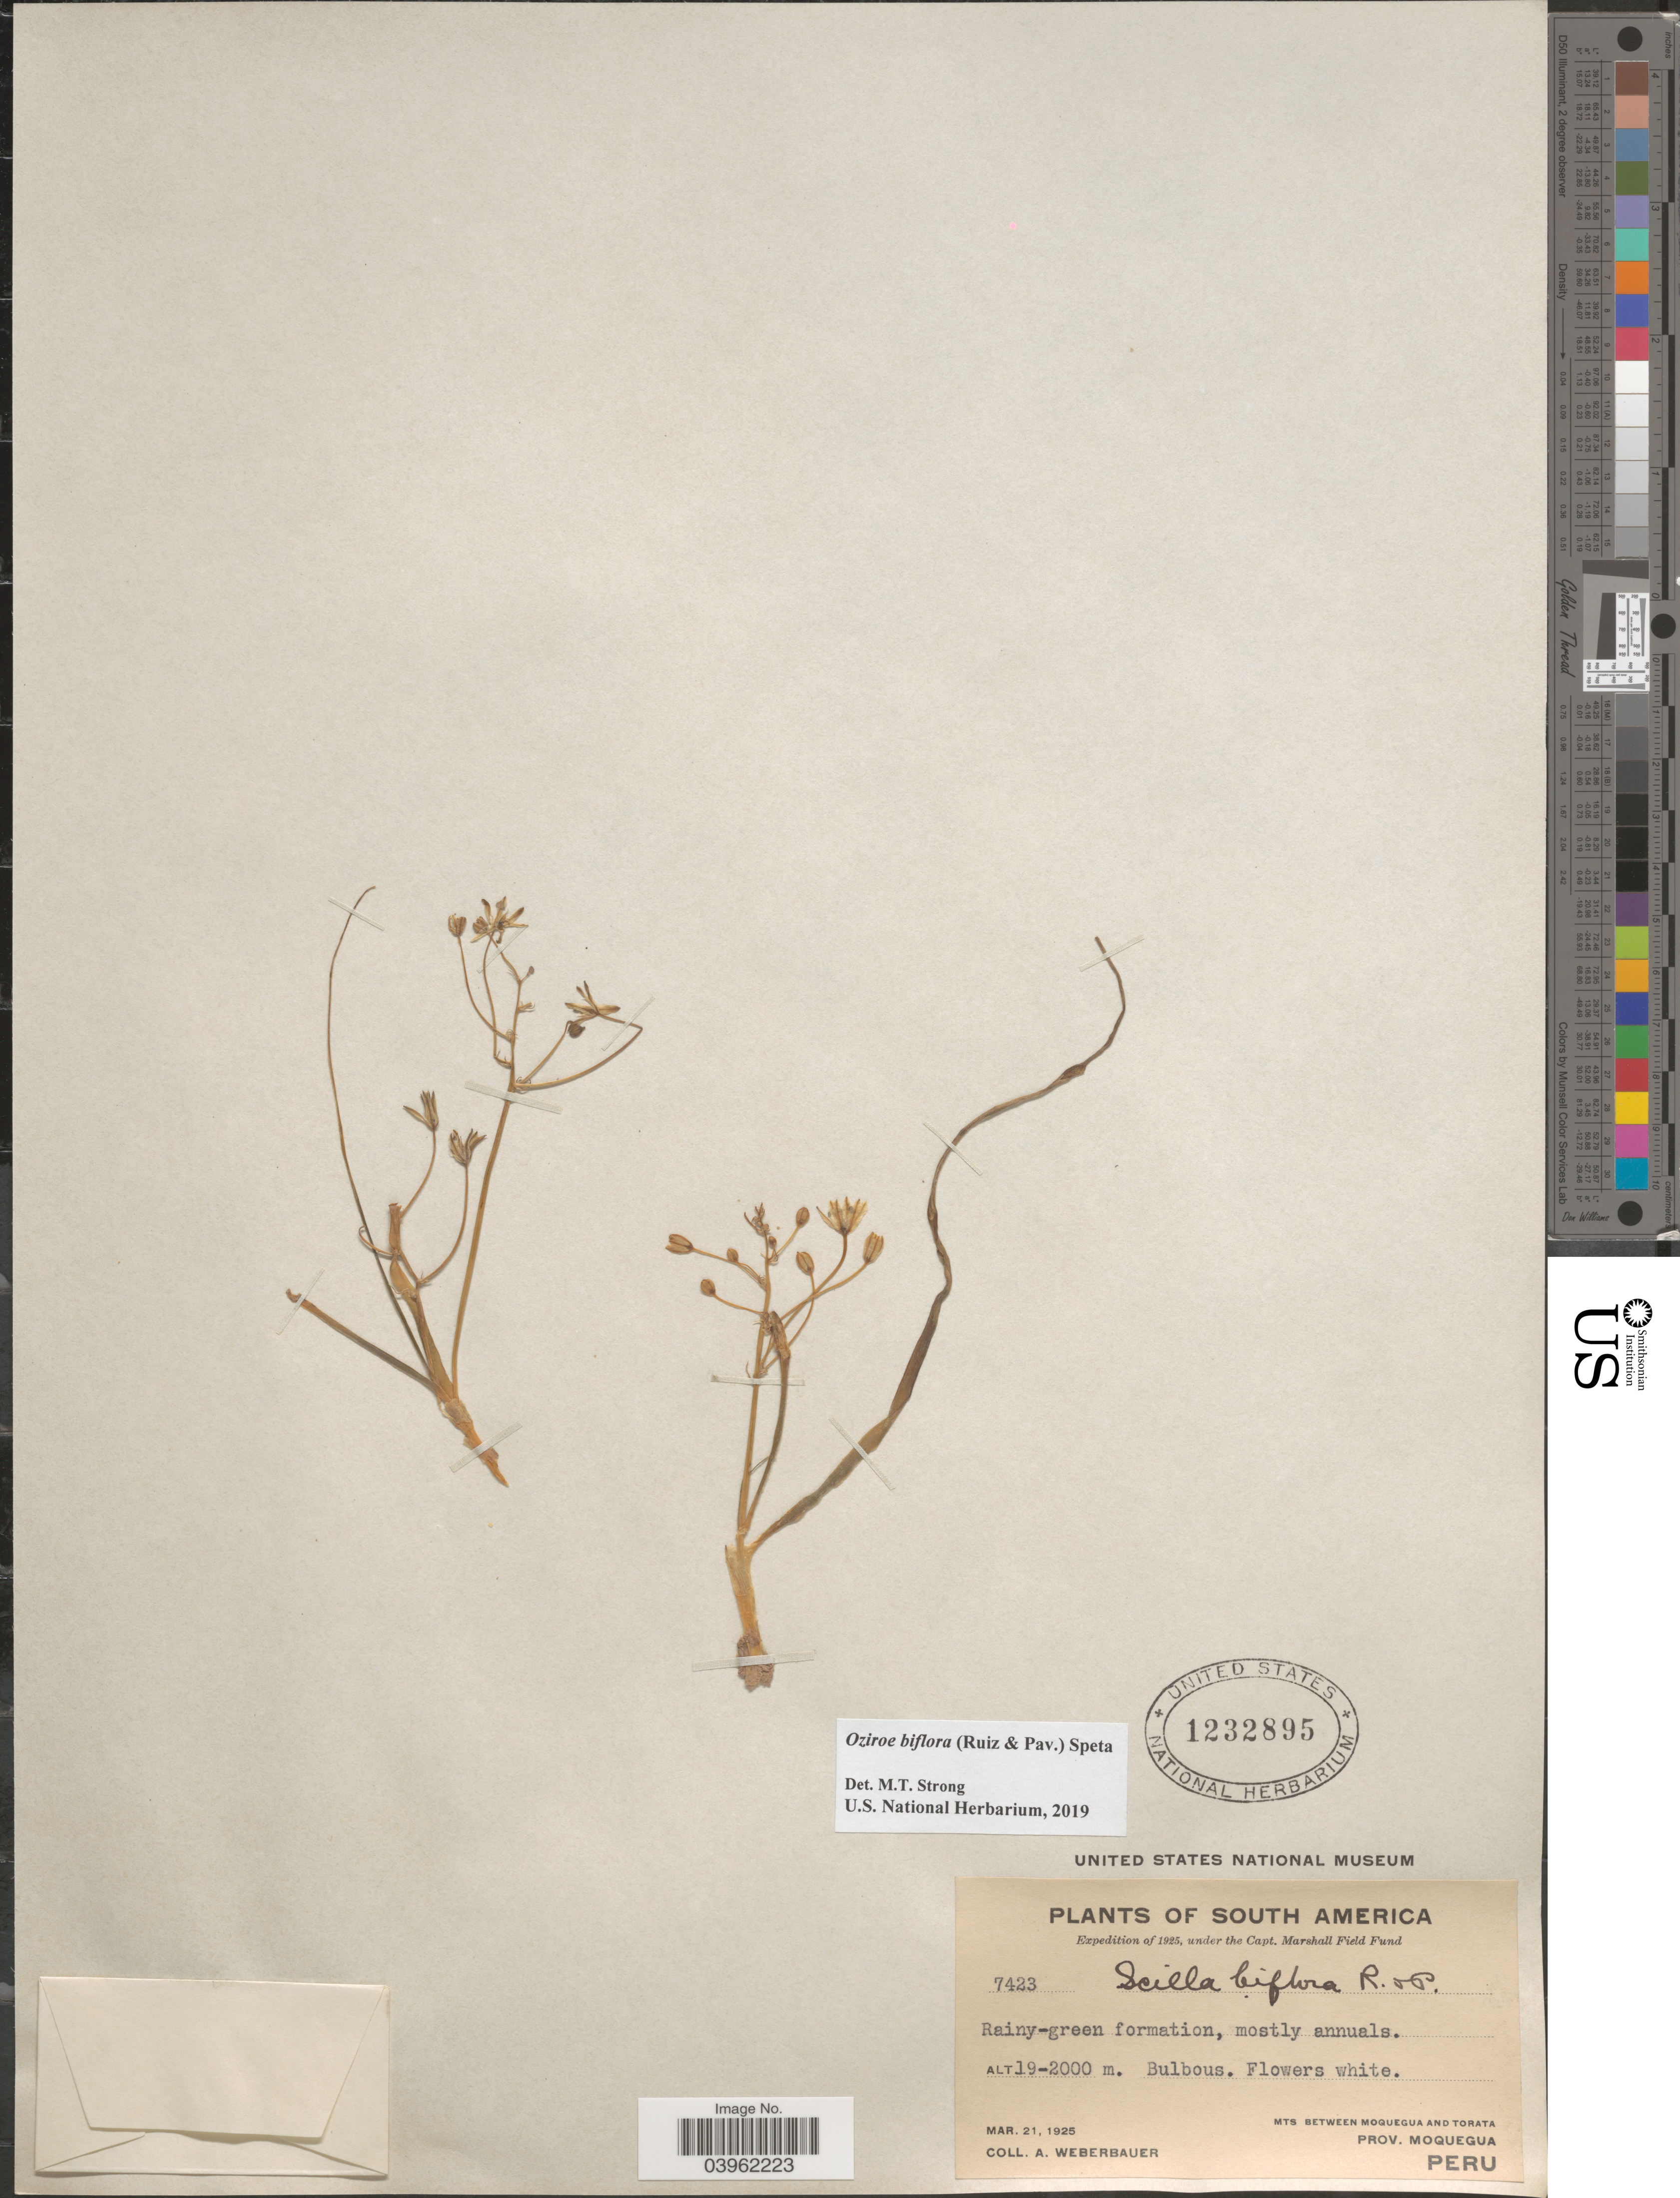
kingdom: Plantae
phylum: Tracheophyta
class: Liliopsida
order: Asparagales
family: Asparagaceae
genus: Oziroe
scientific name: Oziroë biflora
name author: (Ruiz & Pav.) Speta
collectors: A. Weberbauer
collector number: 7423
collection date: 1925-03-21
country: Peru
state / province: Moquegua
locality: Mts between Moquegua and Torata.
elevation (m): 1900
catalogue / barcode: US 1232895